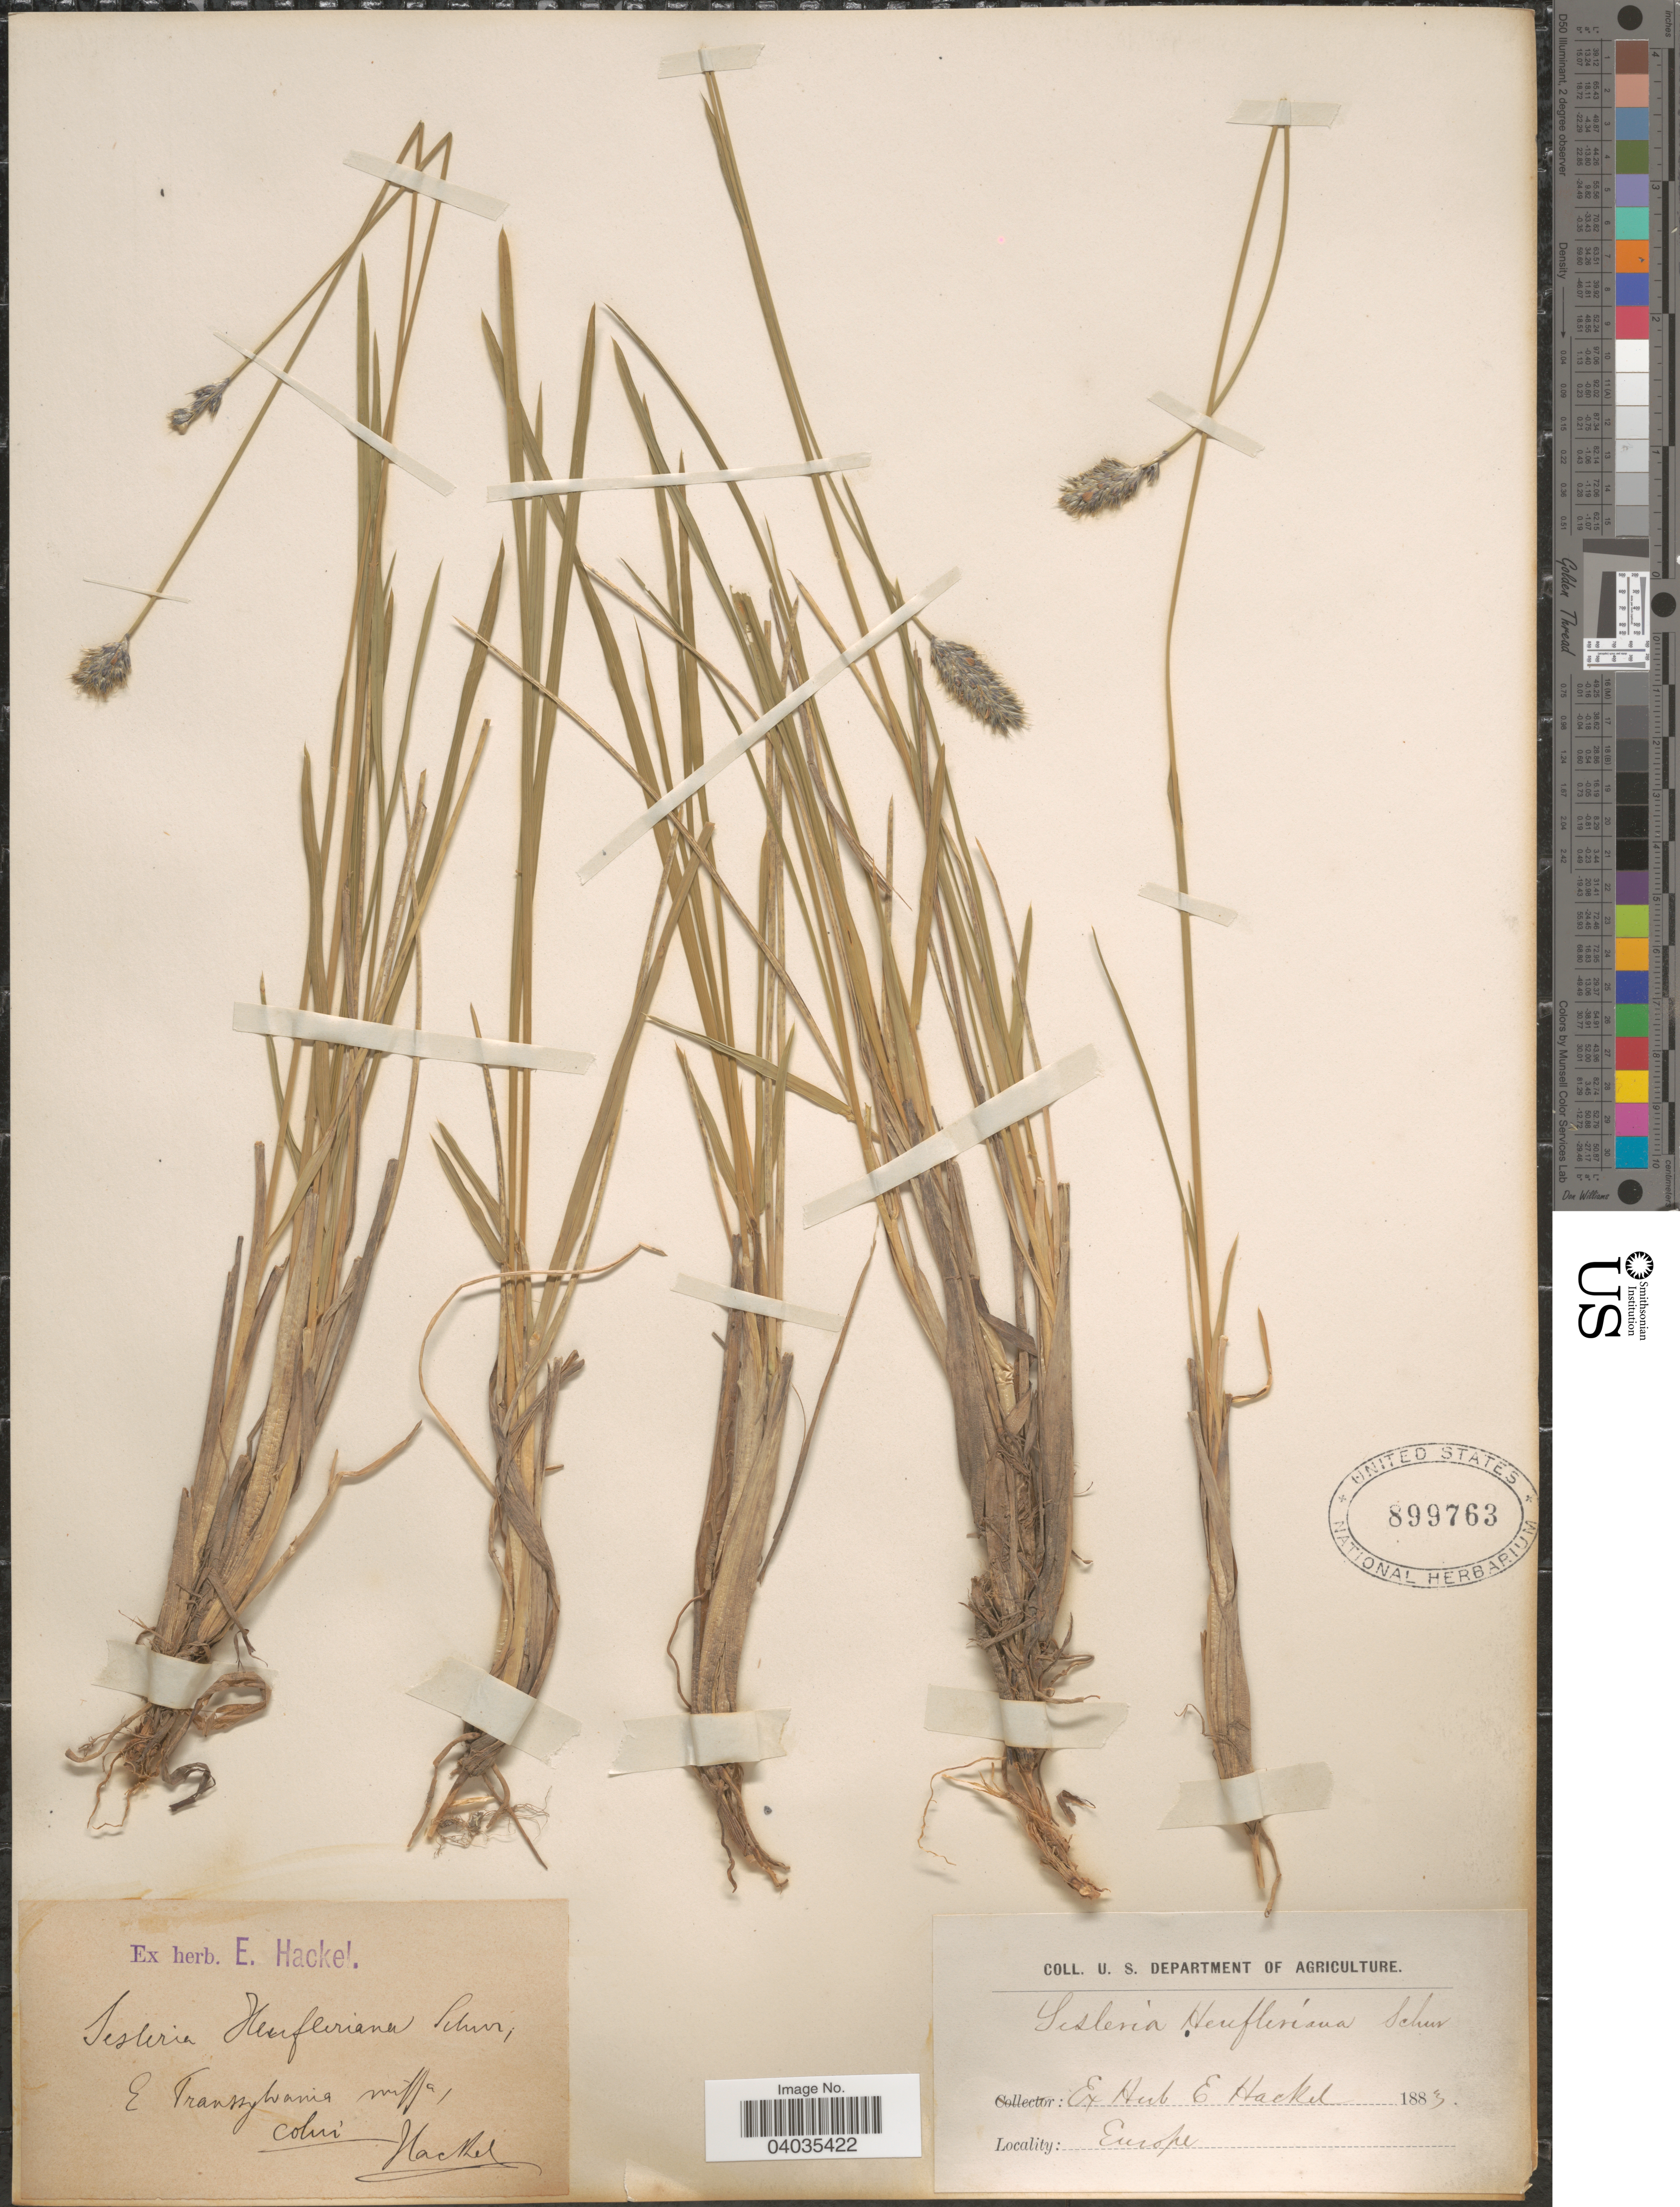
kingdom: Plantae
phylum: Tracheophyta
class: Liliopsida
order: Poales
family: Poaceae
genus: Sesleria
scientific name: Sesleria heufleriana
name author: Schur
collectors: -. Hackel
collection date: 1883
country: Romania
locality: E Transsylvania miffa [interpreted], colni. Europe.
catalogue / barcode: US 899763